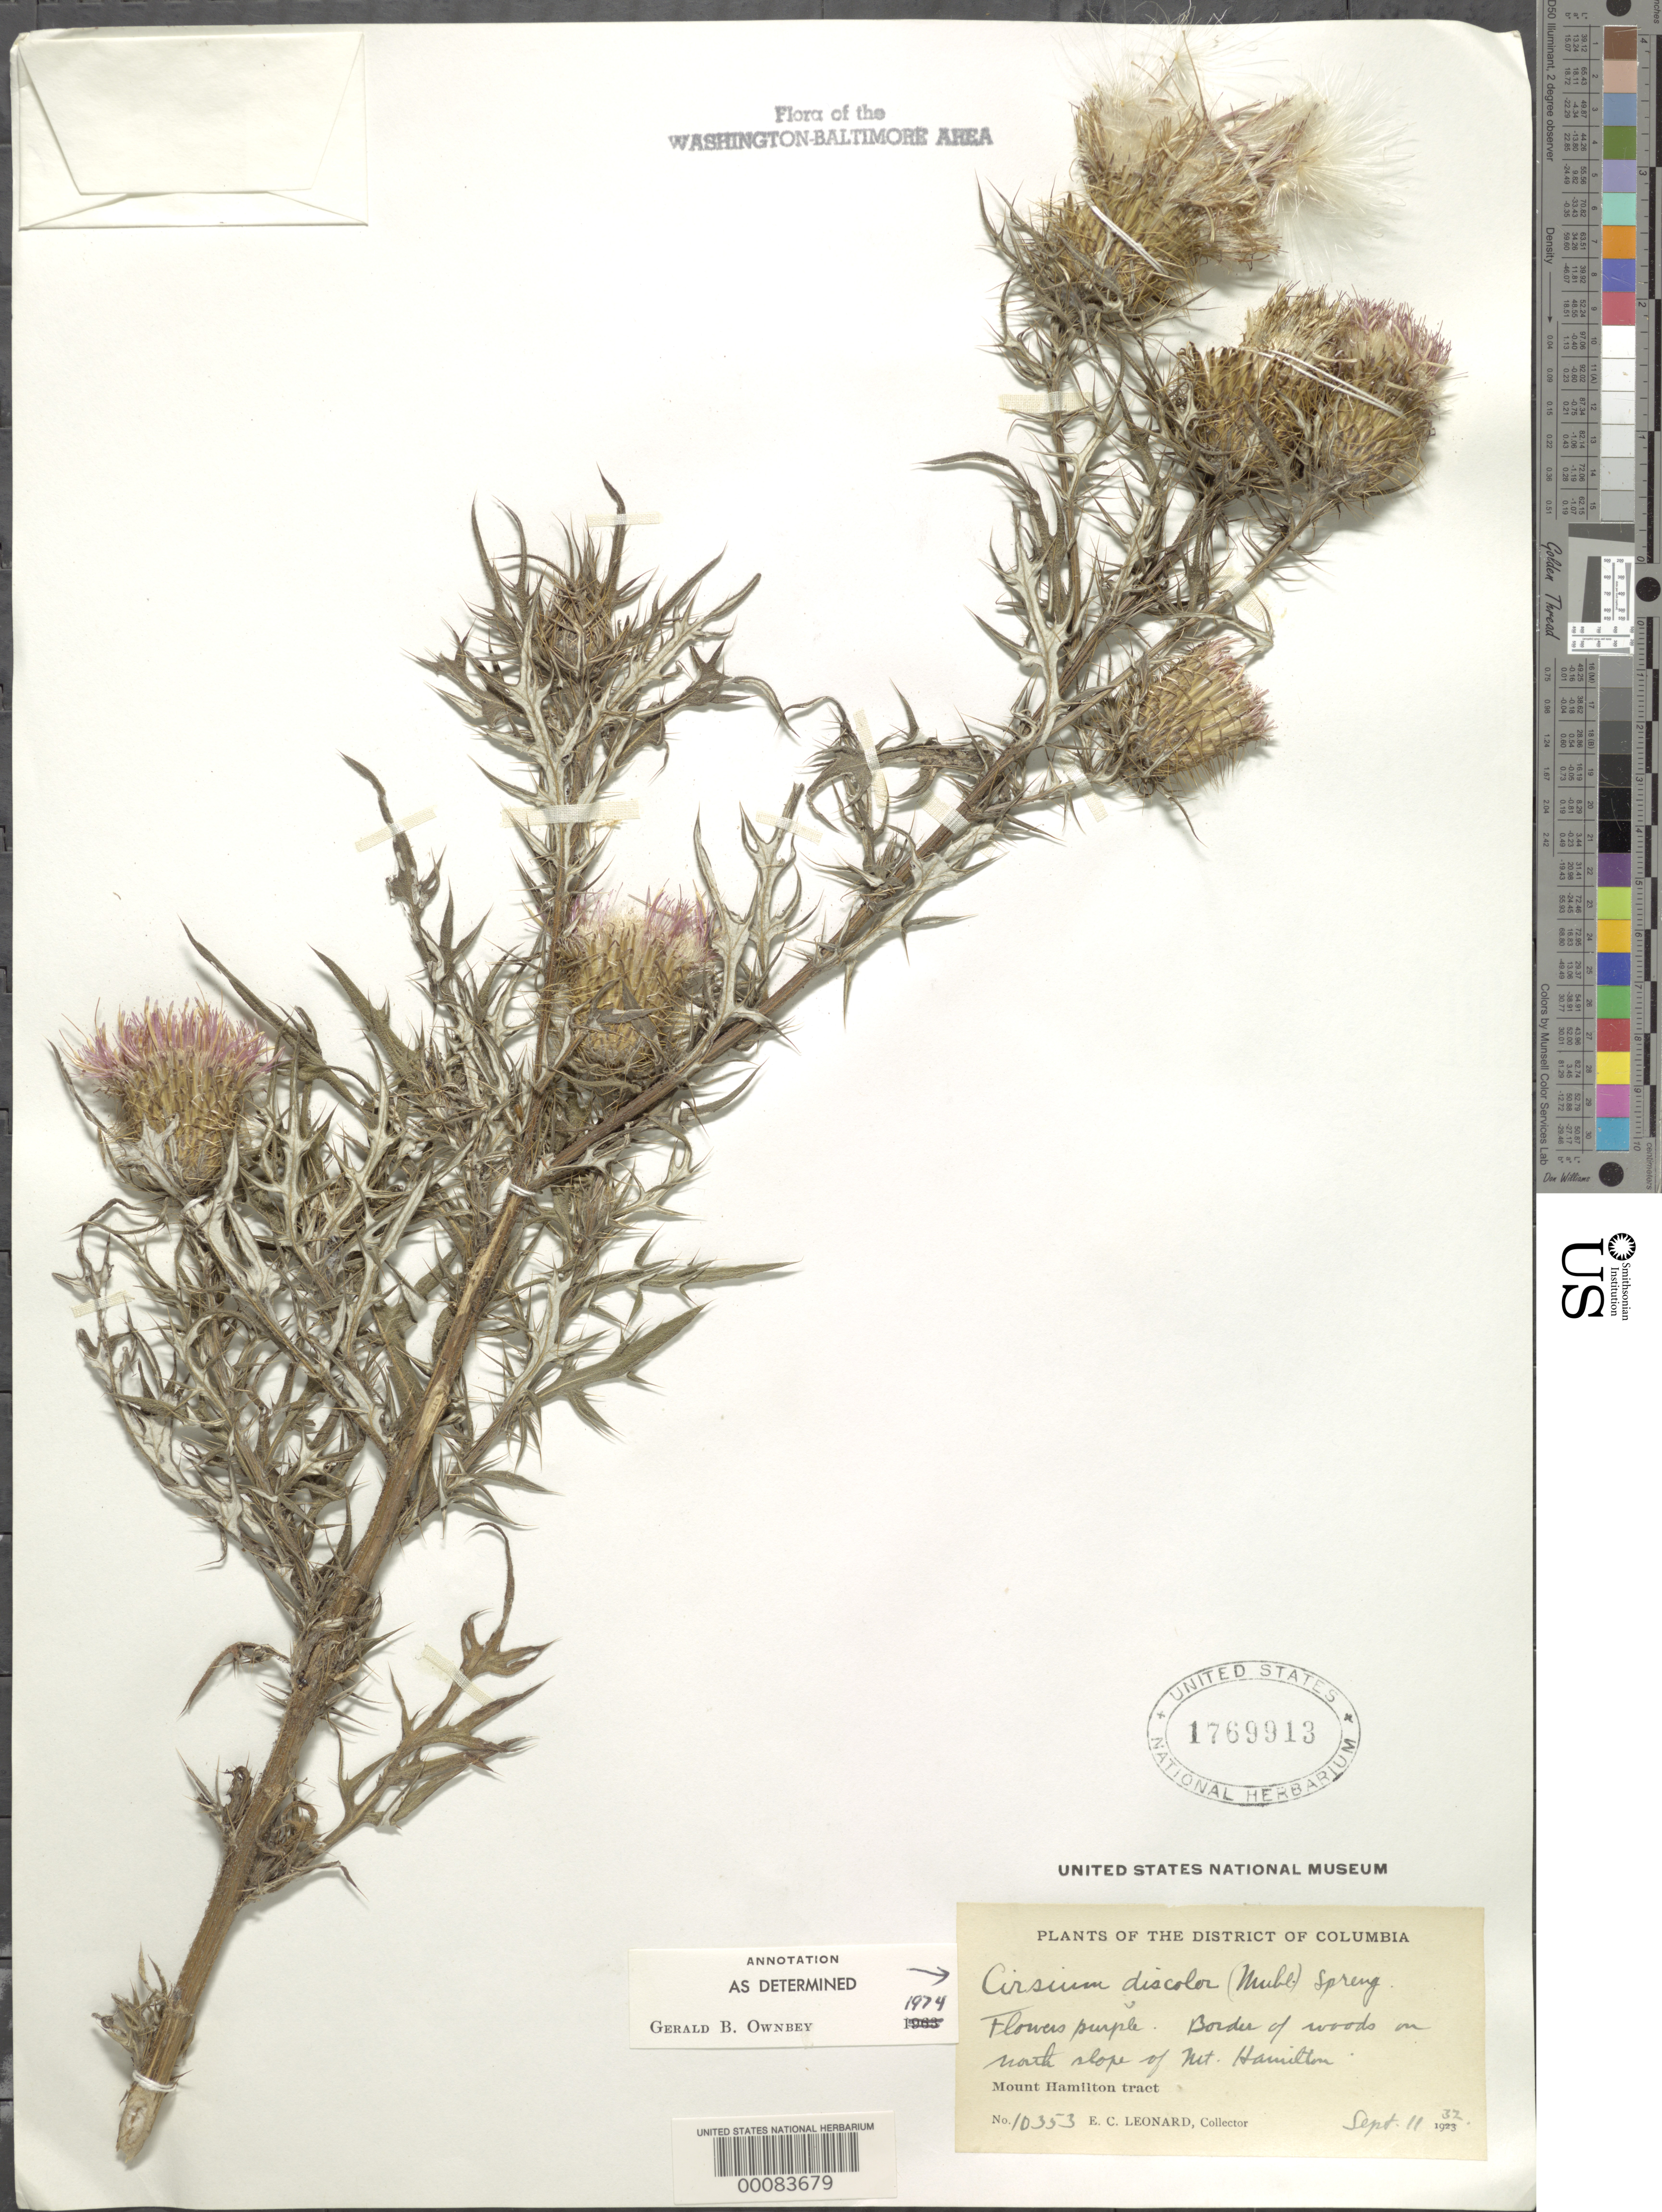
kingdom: Plantae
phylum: Tracheophyta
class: Magnoliopsida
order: Asterales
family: Asteraceae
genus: Cirsium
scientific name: Cirsium discolor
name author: (Muhl. ex Willd.) Spreng.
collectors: E. C. Leonard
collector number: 10353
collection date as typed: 11 Sep 1932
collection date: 1932-09-11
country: United States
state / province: District of Columbia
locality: North slope of Mount Hamilton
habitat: Border of woods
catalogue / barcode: US 1769913